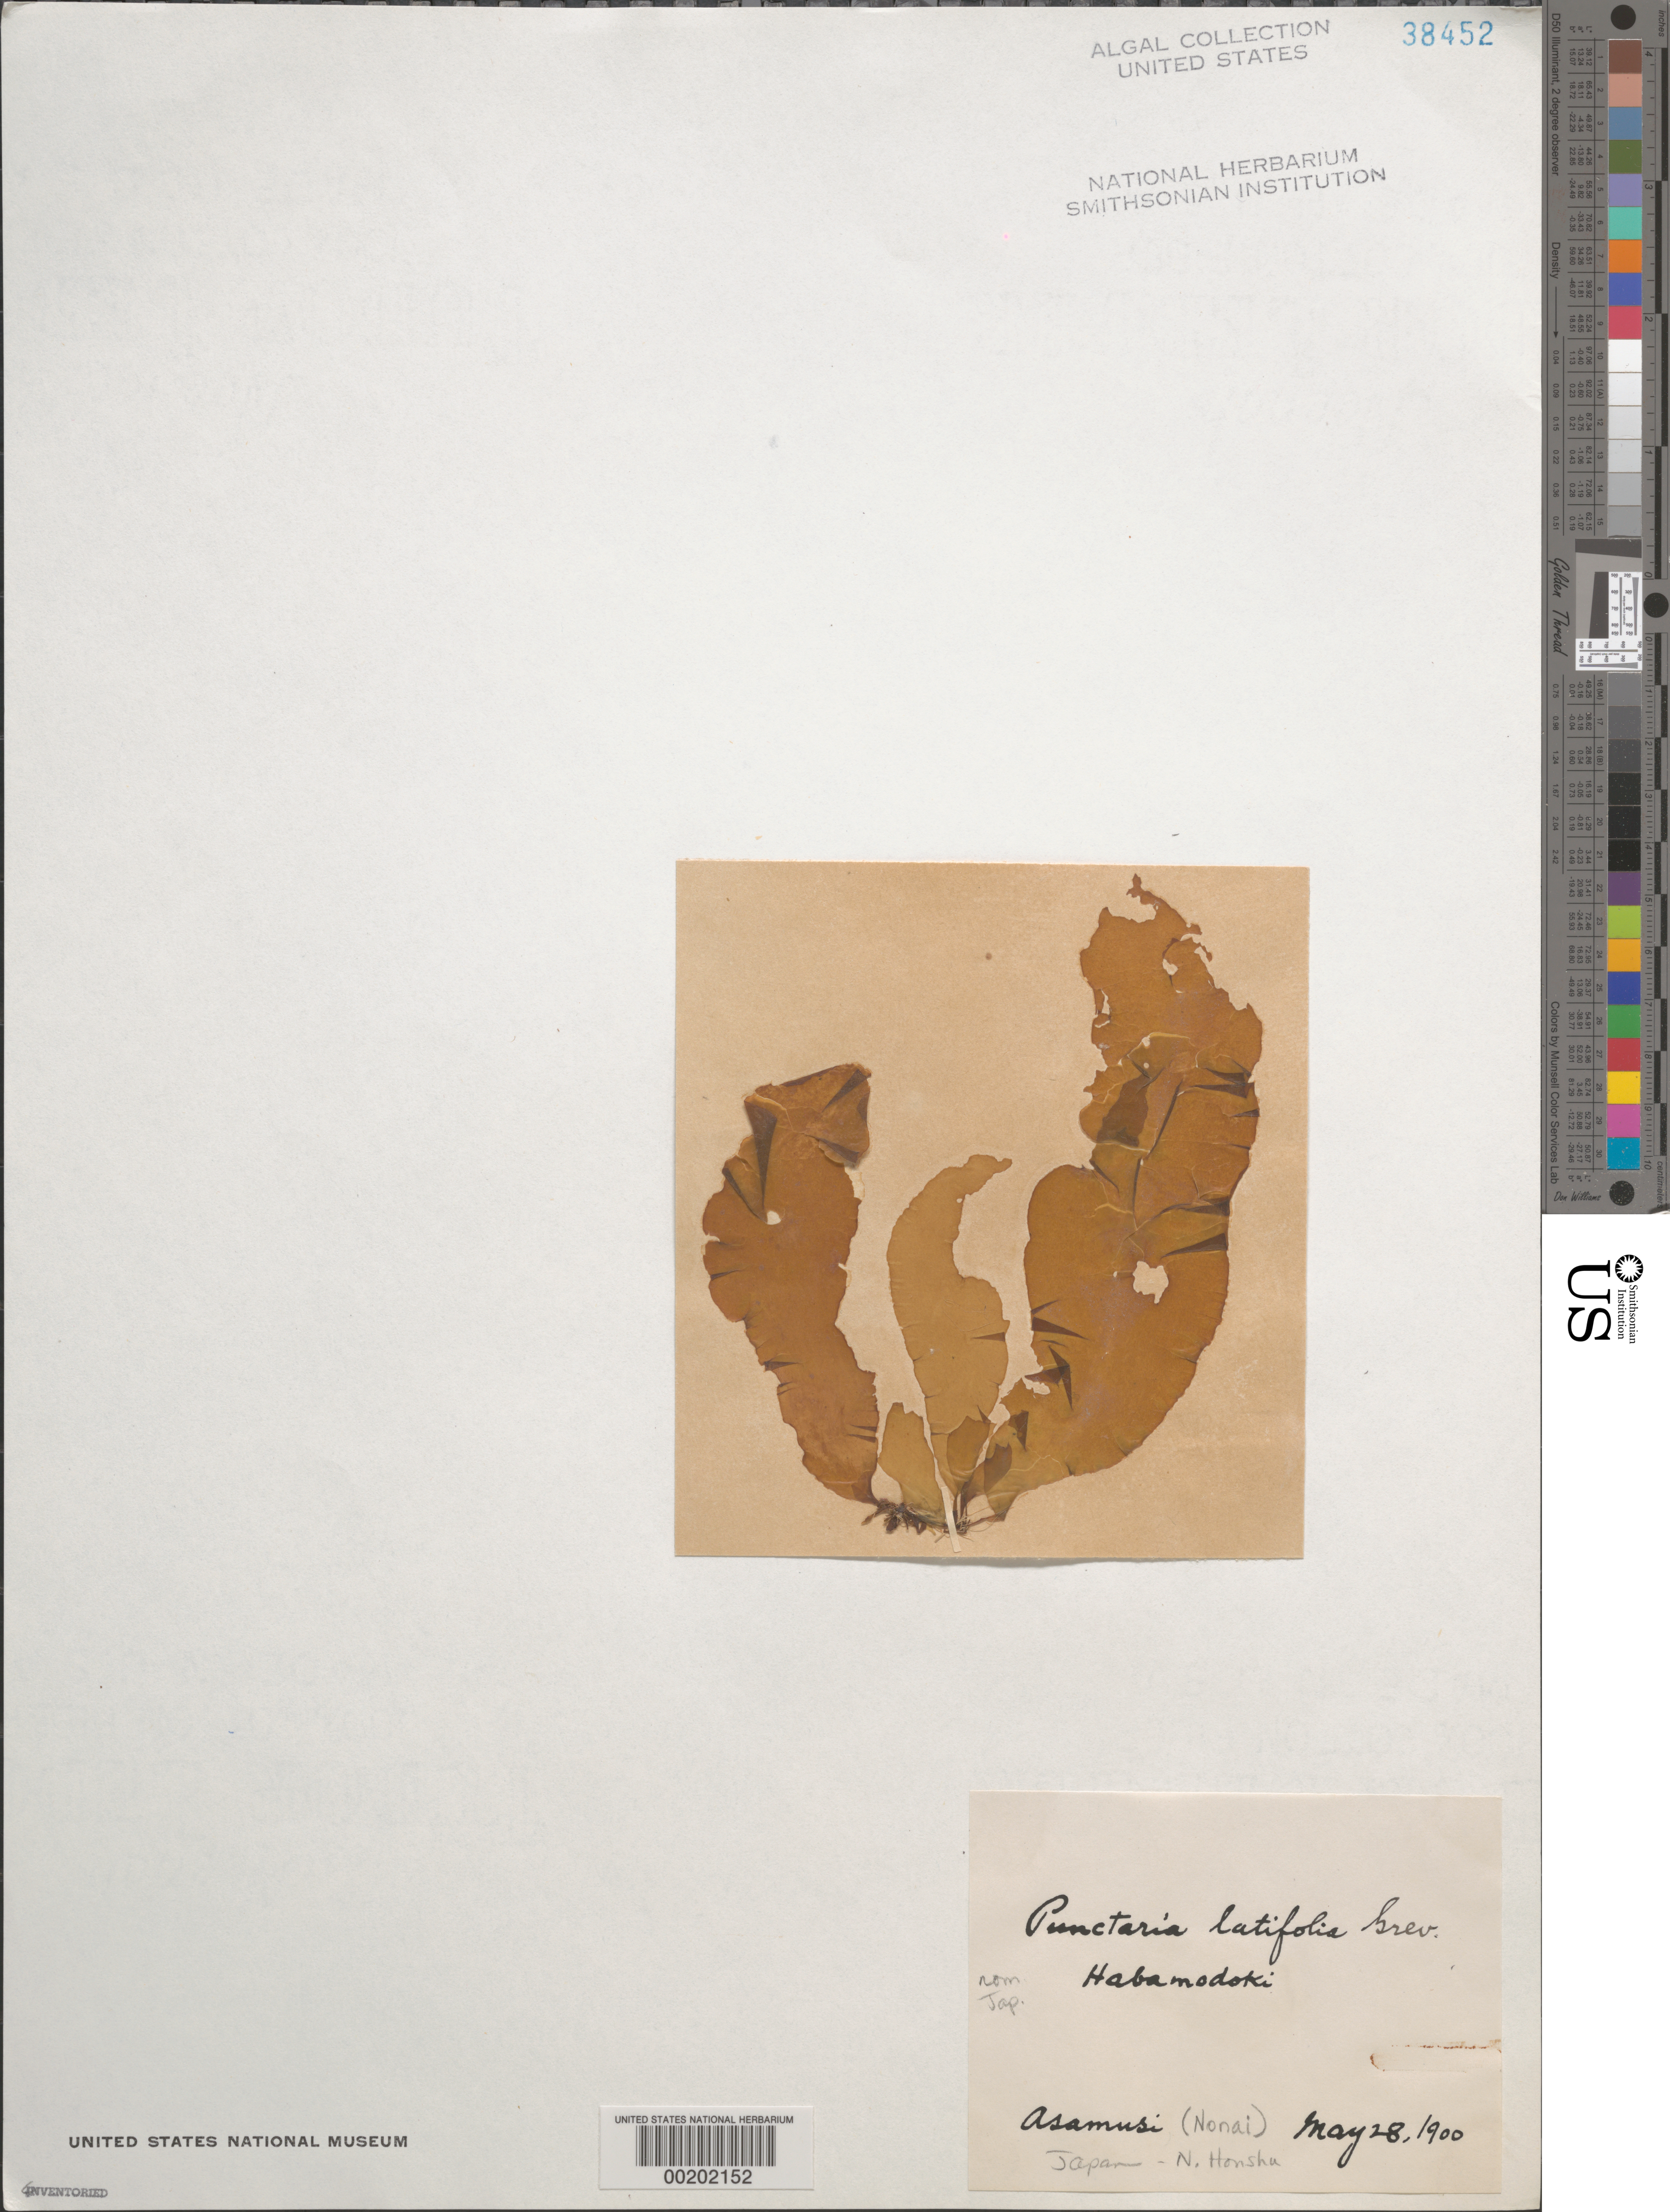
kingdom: Chromista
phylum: Ochrophyta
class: Phaeophyceae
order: Dictyosiphonales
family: Punctariaceae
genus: Punctaria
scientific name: Punctaria latifolia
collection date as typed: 28 May 1900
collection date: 1900-05-28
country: Japan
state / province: Aomori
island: Honshu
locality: Nonai (Asamusi)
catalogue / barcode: US 38452